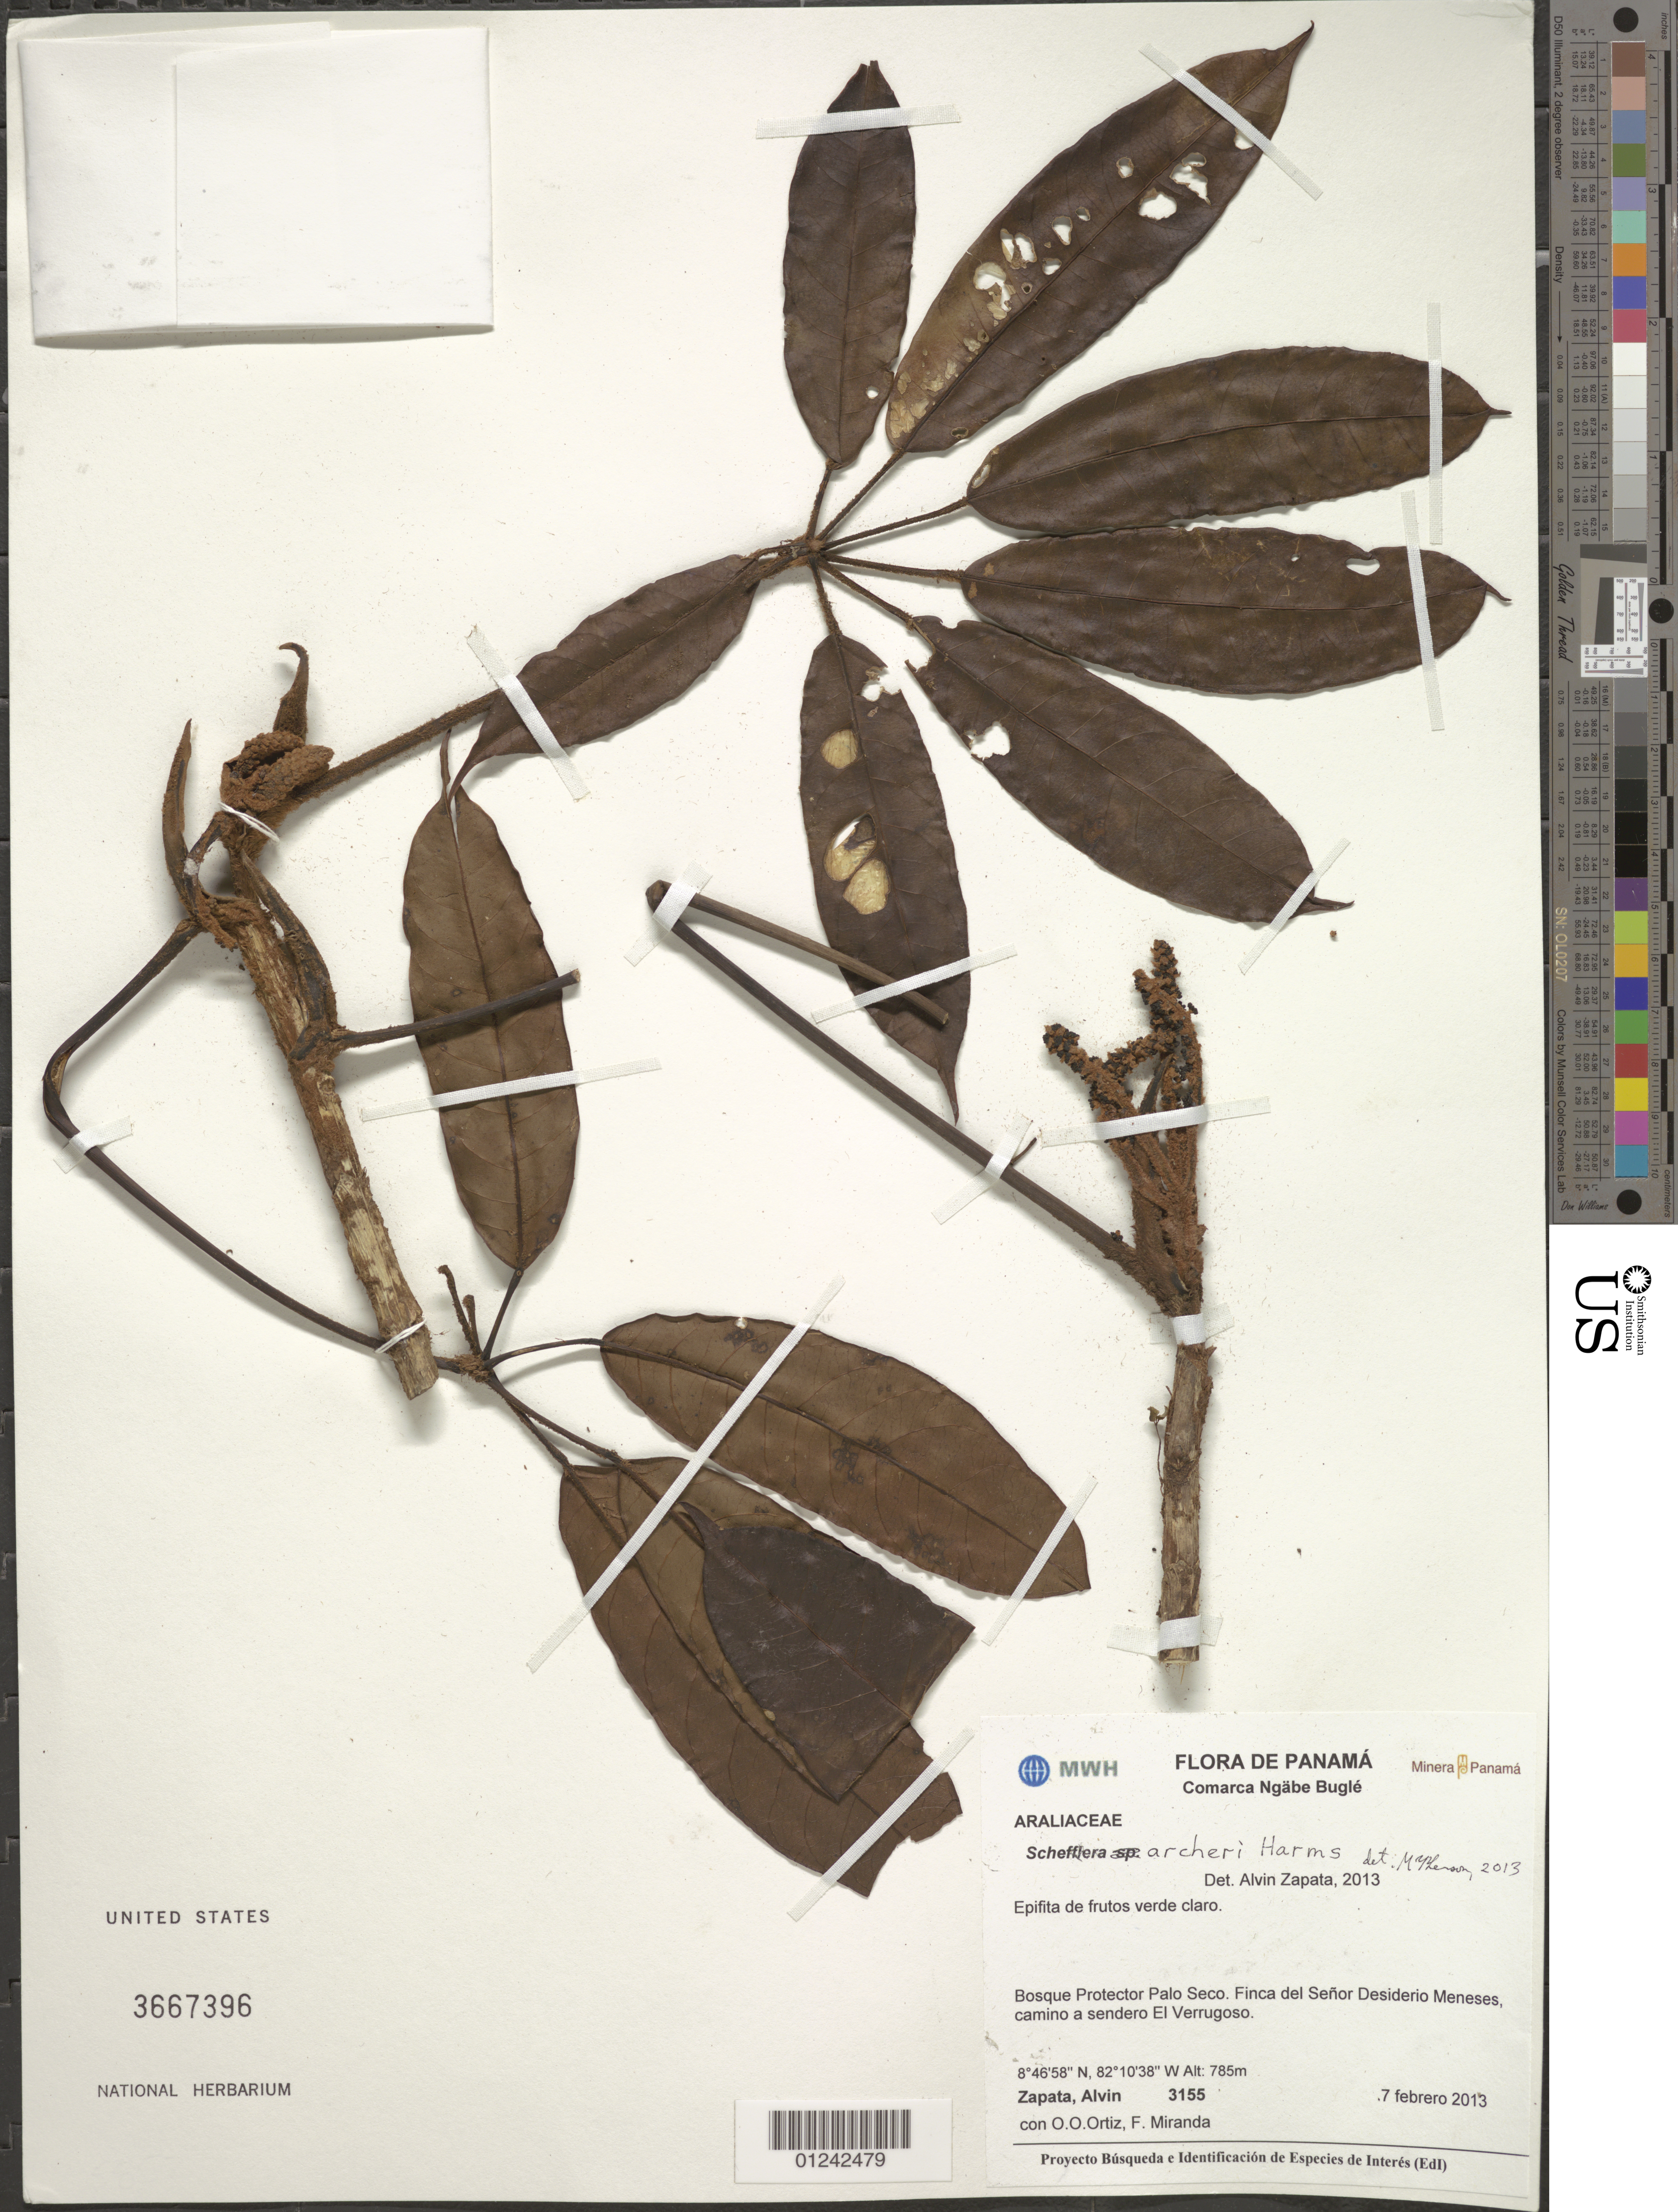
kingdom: Plantae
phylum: Tracheophyta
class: Magnoliopsida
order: Apiales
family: Araliaceae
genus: Schefflera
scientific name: Schefflera archeri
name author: Harms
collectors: A. Zapata, O. O. Ortiz & F. Miranda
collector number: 3155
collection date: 2013-02-07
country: Panama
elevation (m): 785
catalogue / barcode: US 3667396